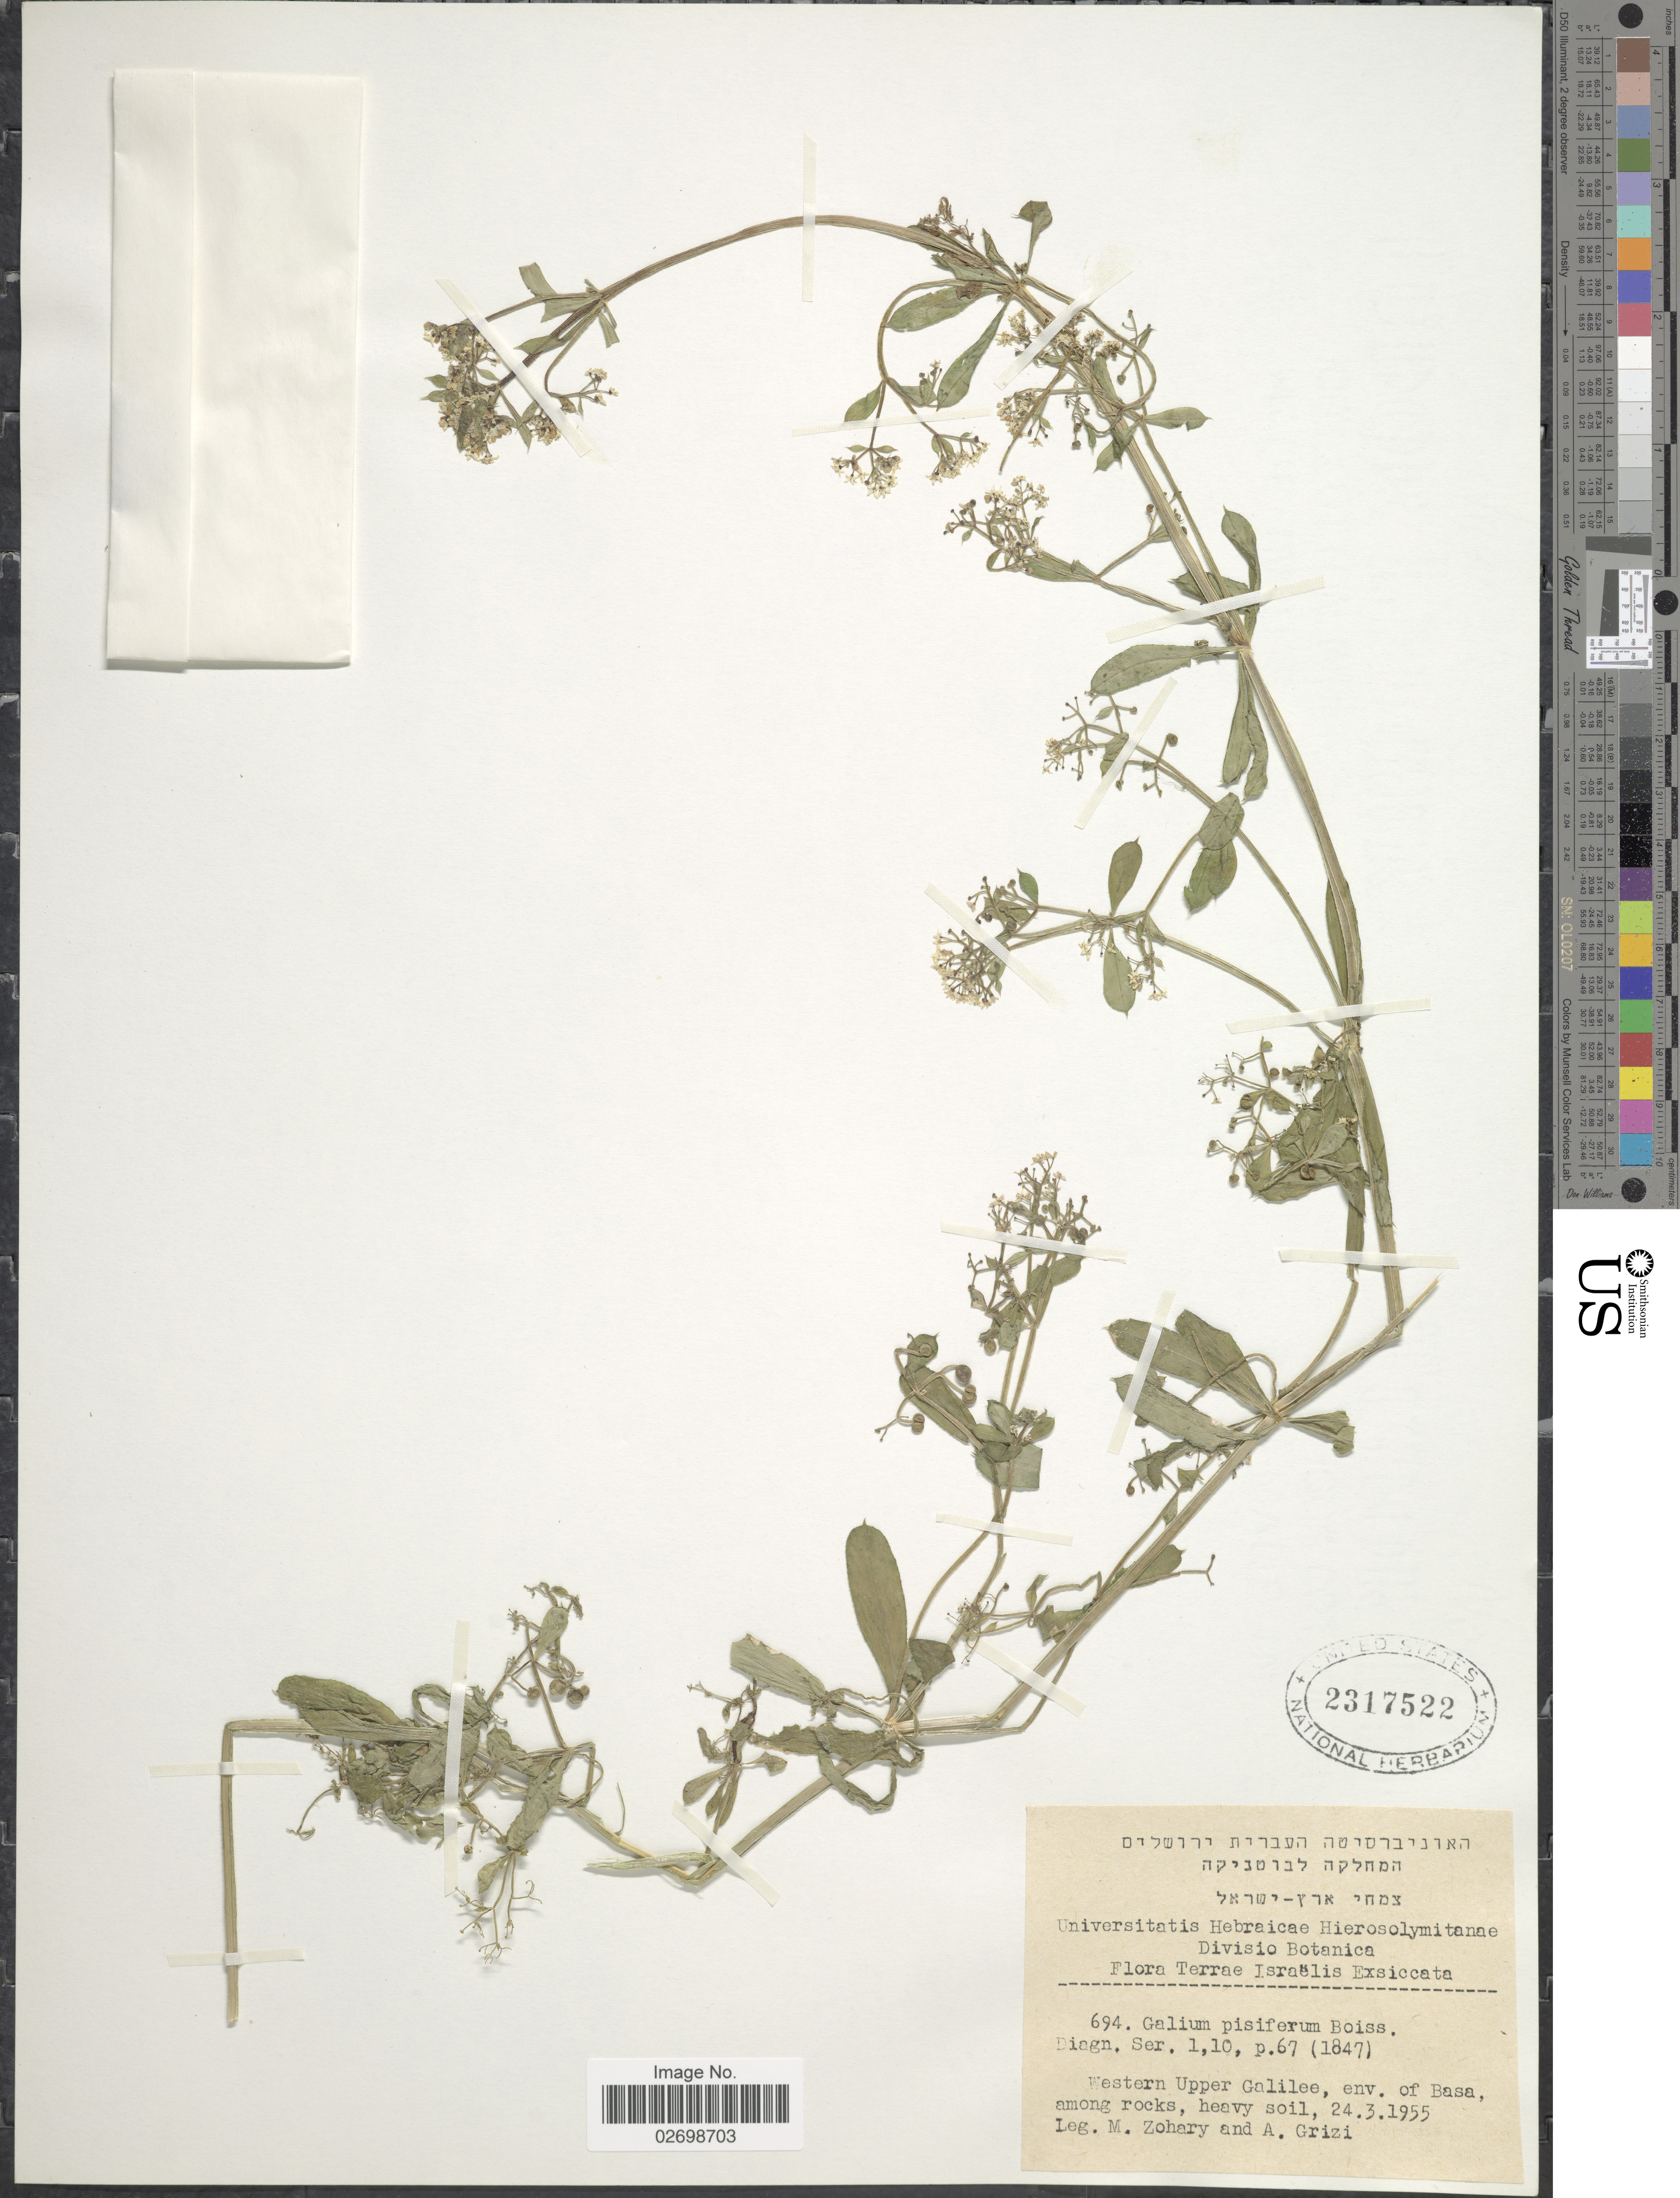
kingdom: Plantae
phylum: Tracheophyta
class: Magnoliopsida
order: Gentianales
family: Rubiaceae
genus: Galium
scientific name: Galium pisiferum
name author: Boiss.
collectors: M. Zohary & A. Grizi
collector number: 694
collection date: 1955-03-24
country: Israel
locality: Western Upper Galilee, env. of Basa, among rocks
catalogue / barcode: US 2317522